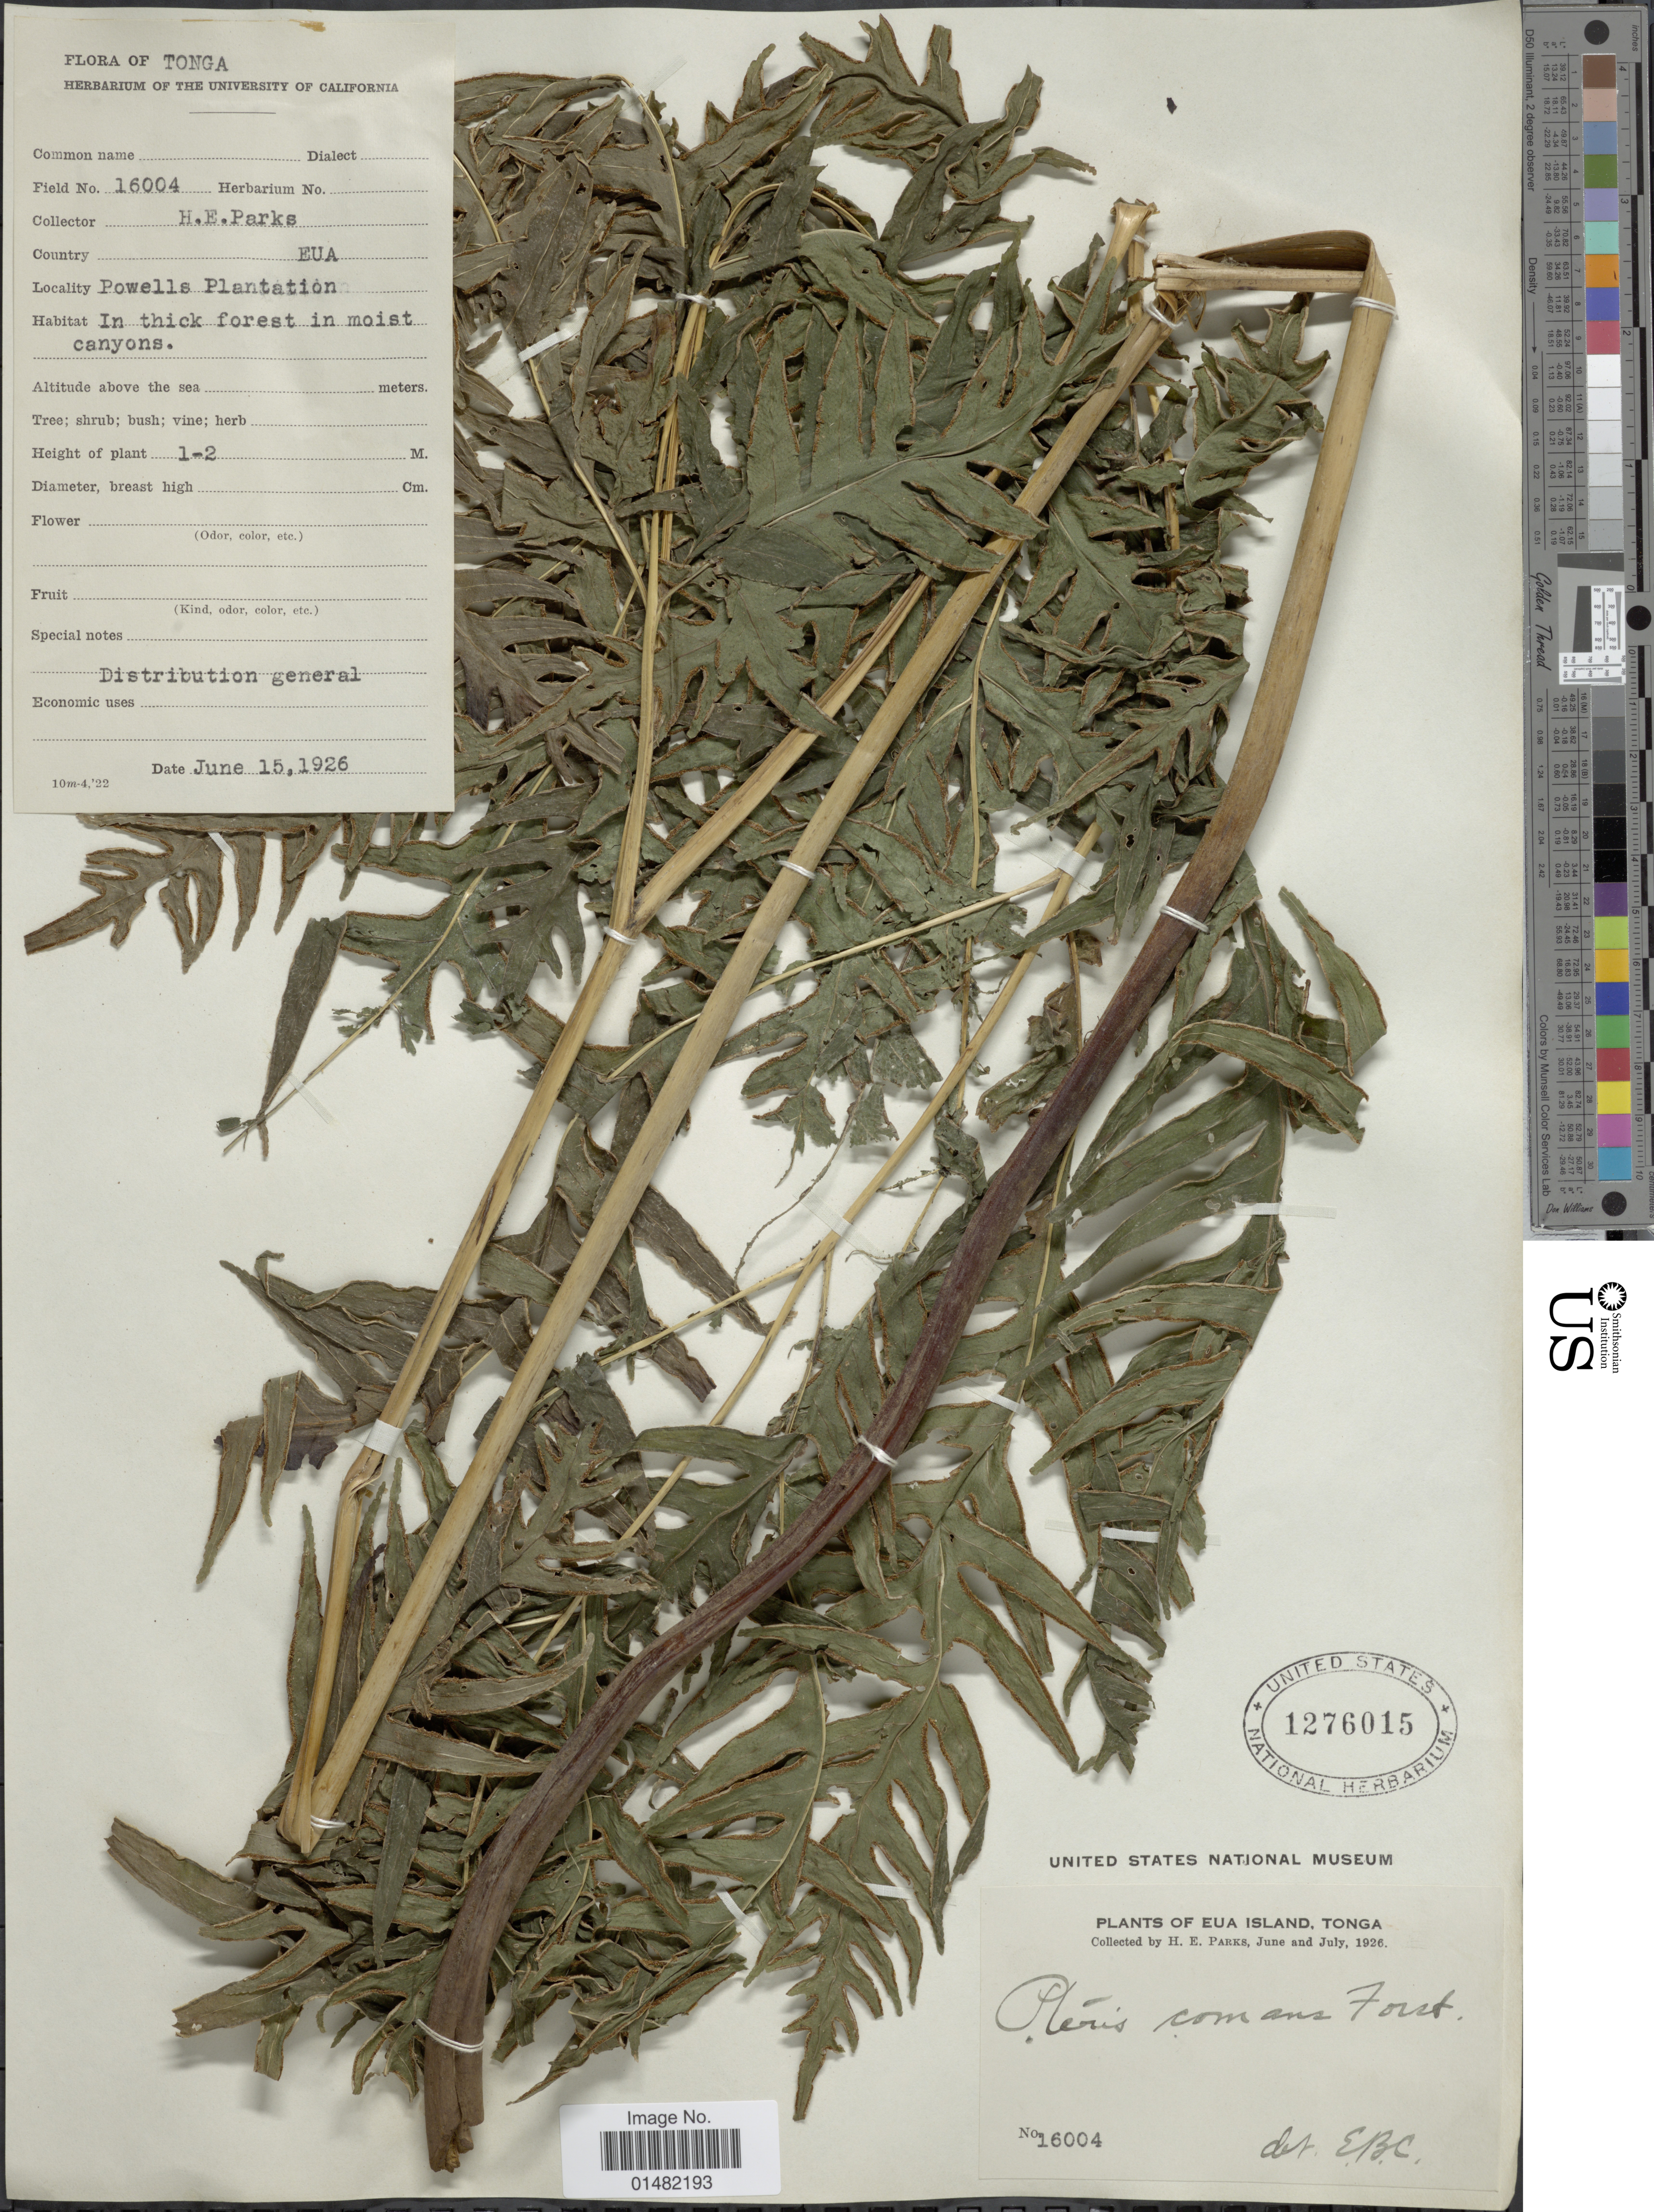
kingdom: Plantae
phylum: Tracheophyta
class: Polypodiopsida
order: Polypodiales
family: Pteridaceae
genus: Pteris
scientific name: Pteris comans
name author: G. Forst.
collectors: H. E. Parks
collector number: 16004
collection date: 1926-06/1926-07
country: Tonga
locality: Eua Island, Powells Plantation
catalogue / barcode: US 1276015